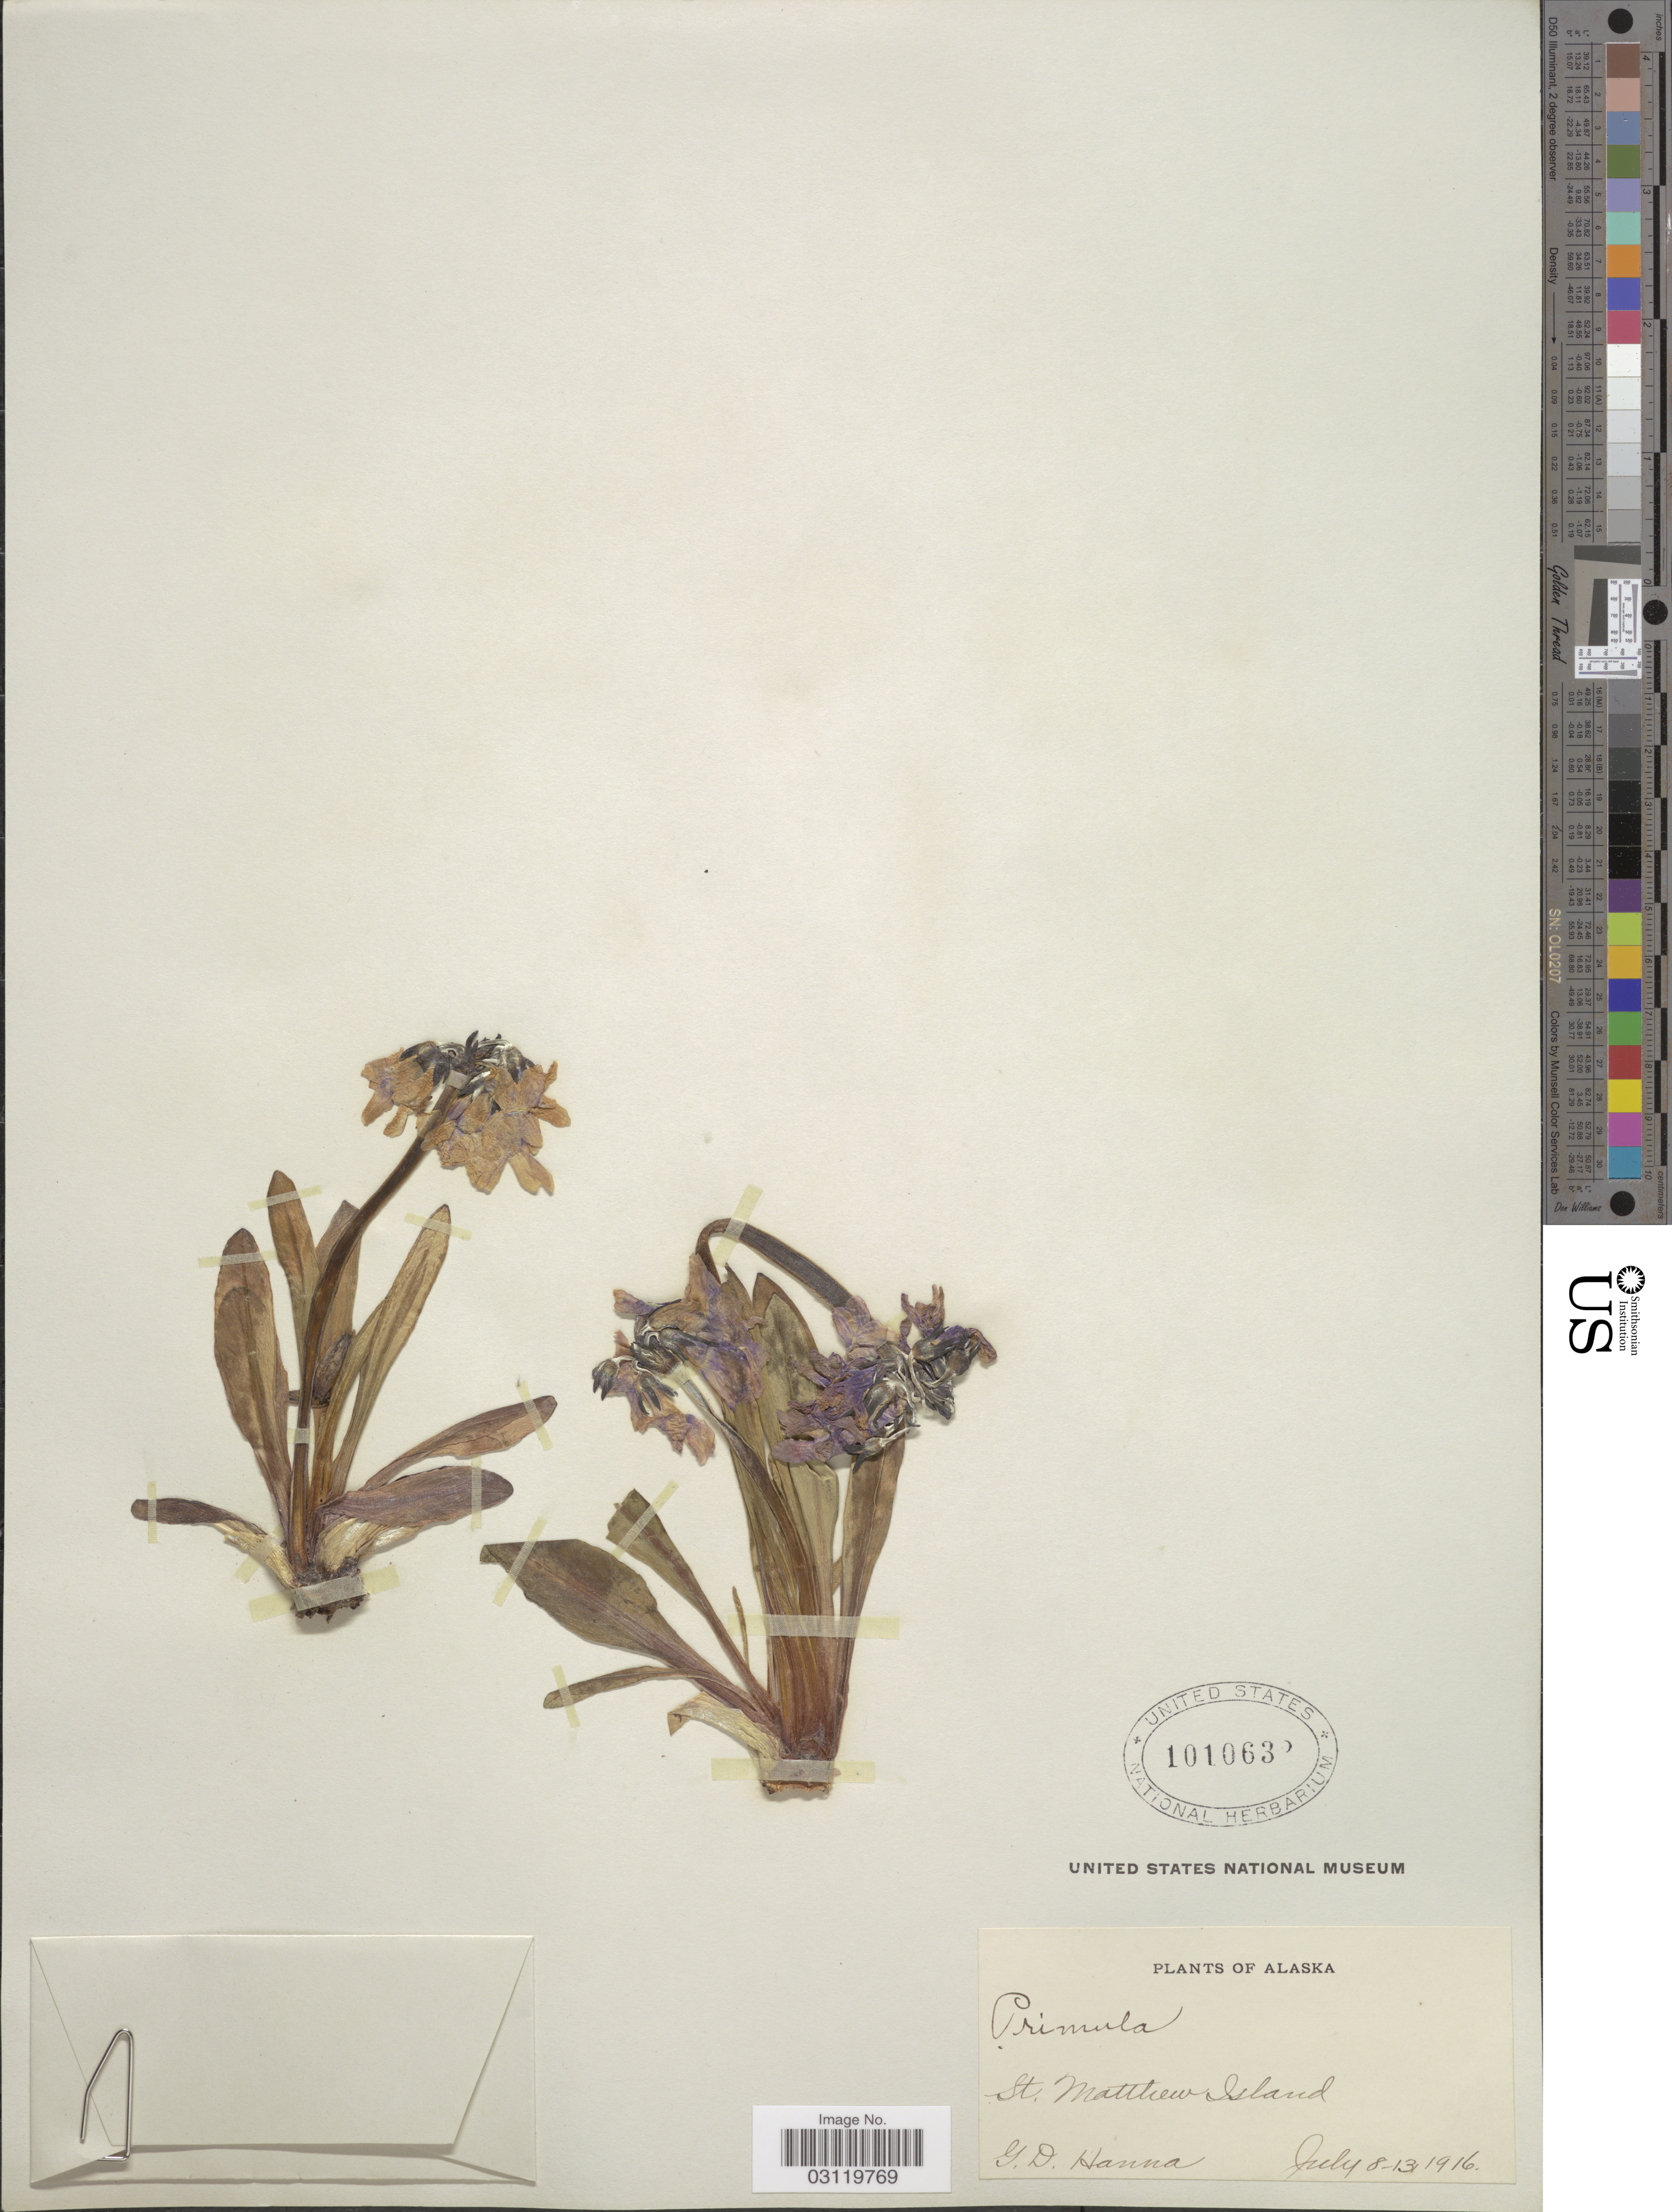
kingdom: Plantae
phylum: Tracheophyta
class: Magnoliopsida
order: Ericales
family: Primulaceae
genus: Primula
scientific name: Primula tschuktschorum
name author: Kjellm.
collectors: G. D. Hanna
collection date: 1916-07-08/1916-07-13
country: United States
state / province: Alaska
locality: St. Matthew Island.